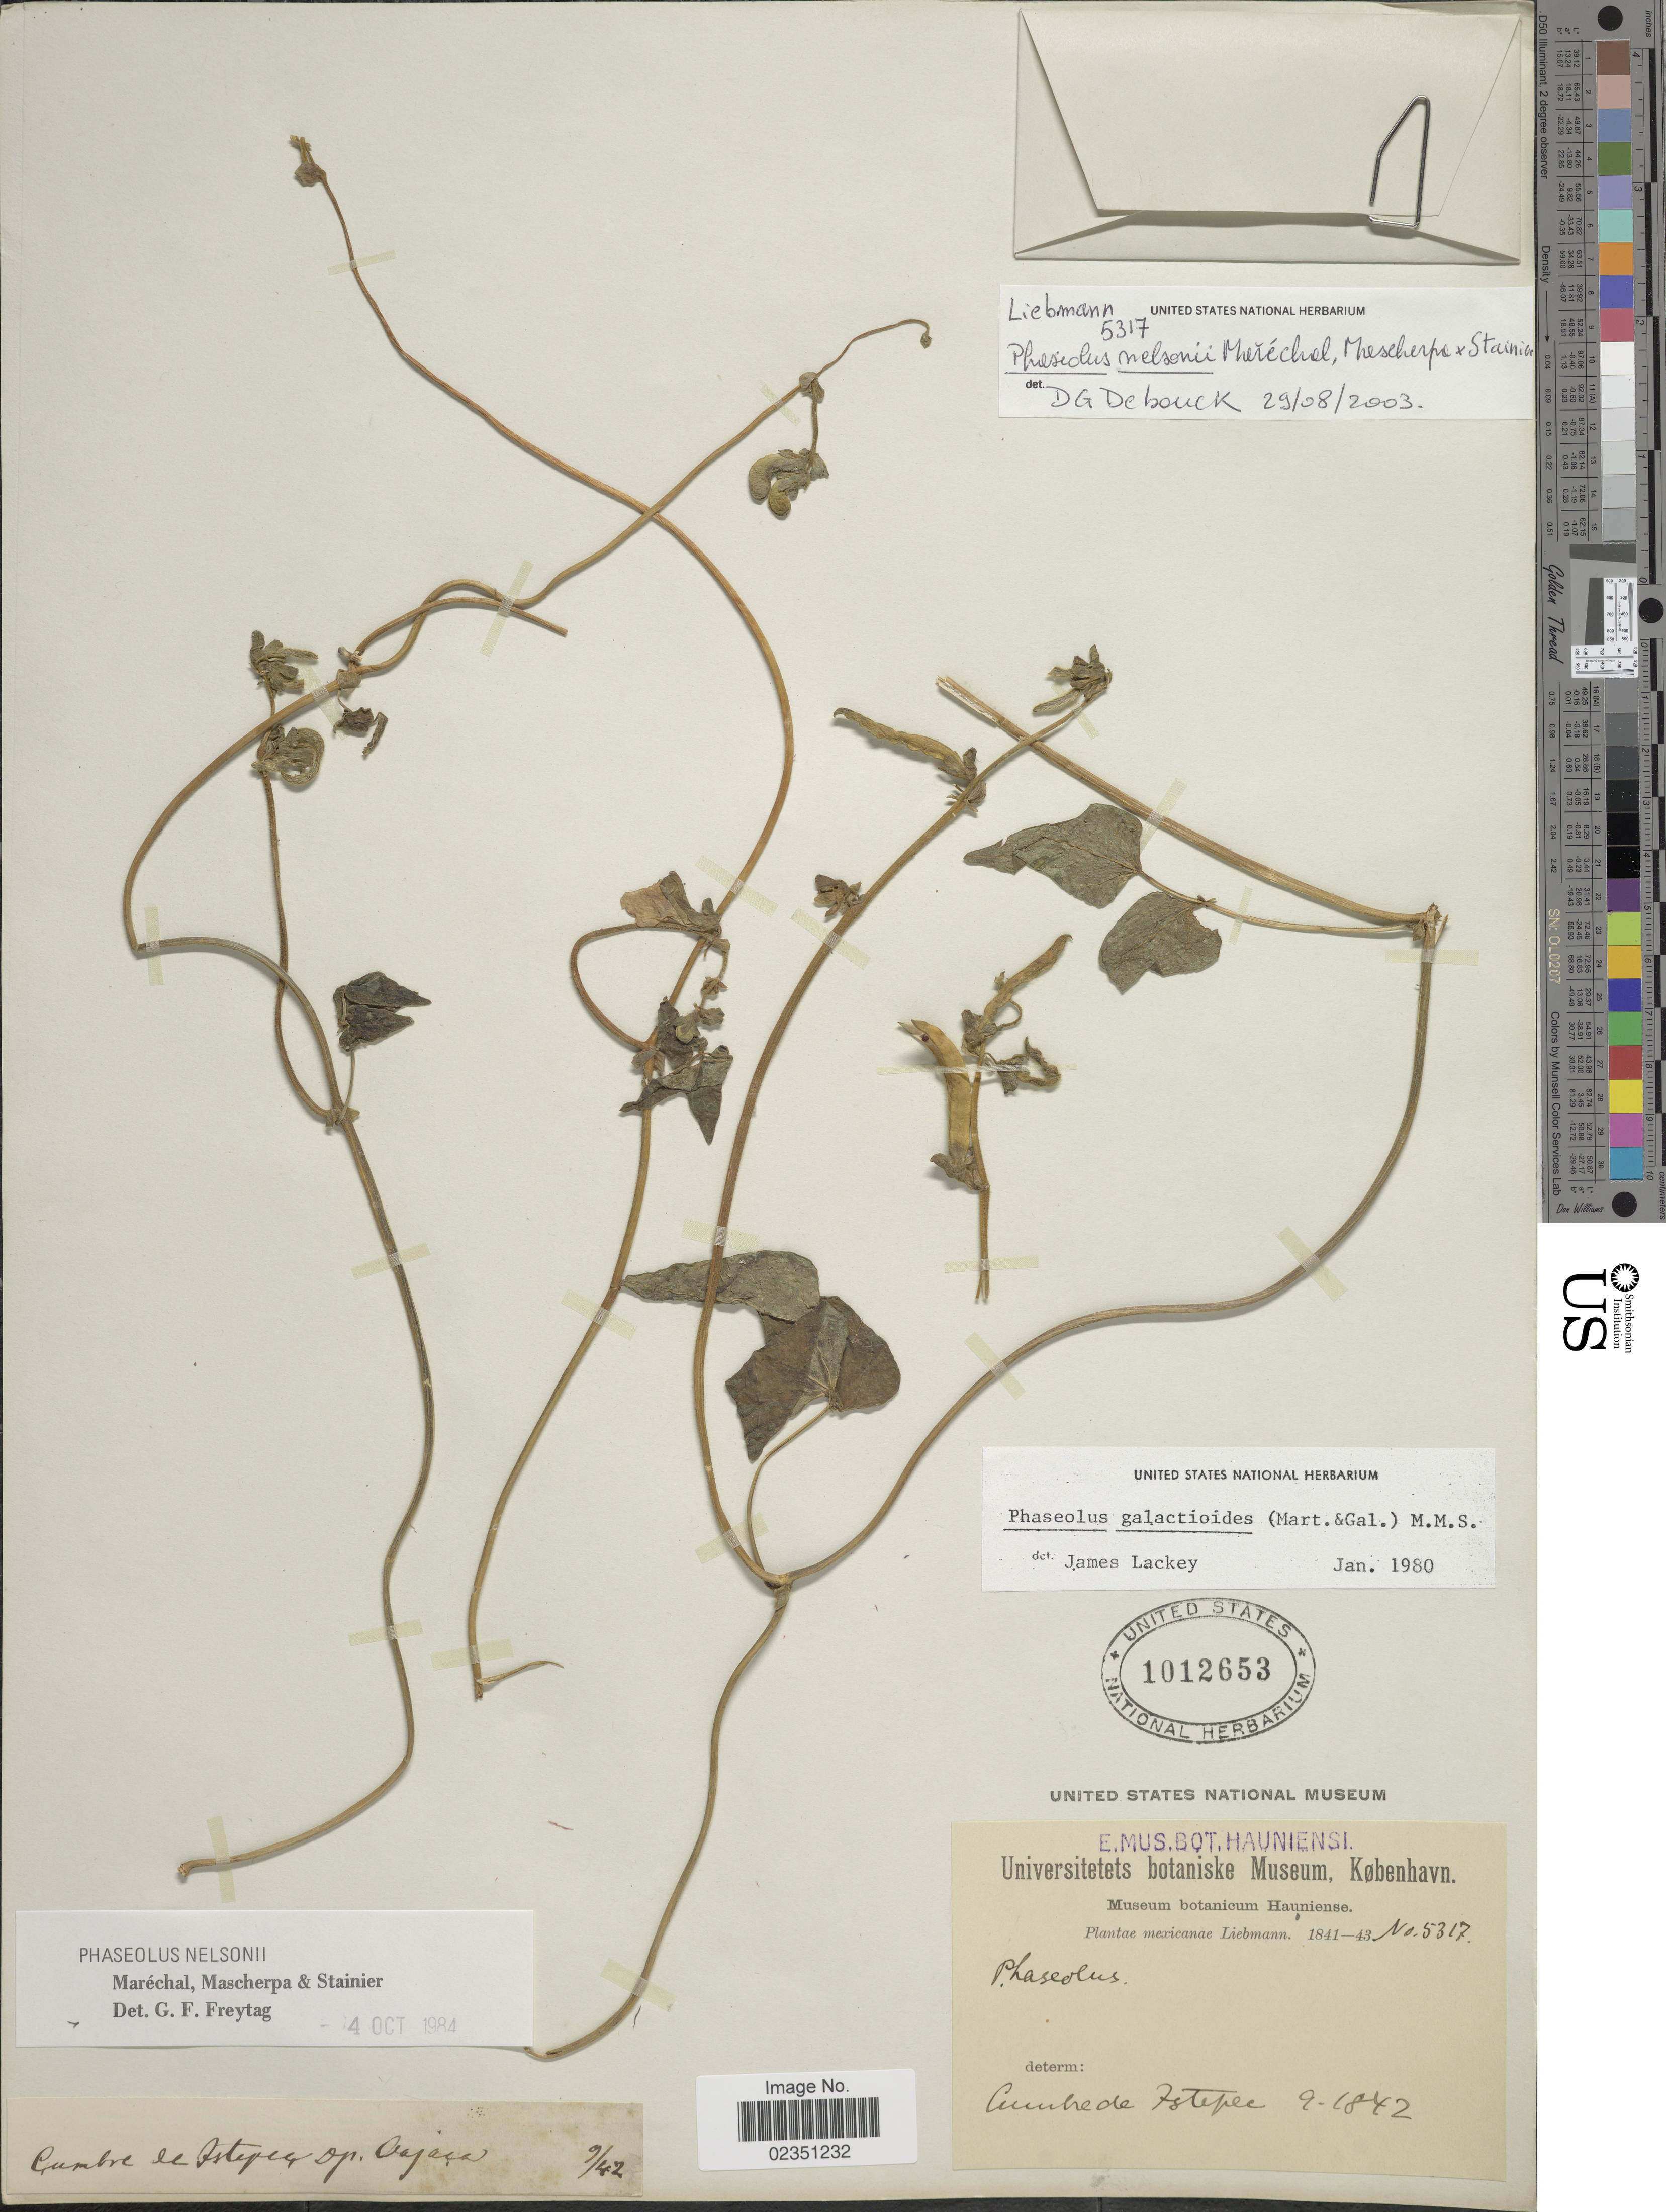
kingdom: Plantae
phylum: Tracheophyta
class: Magnoliopsida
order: Fabales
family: Fabaceae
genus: Phaseolus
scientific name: Phaseolus nelsonii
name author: Maréchal & et al.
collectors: Liebmann, --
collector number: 5317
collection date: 1842-09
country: Mexico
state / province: Oaxaca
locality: Cumbre de Istepec,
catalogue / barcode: US 1012653